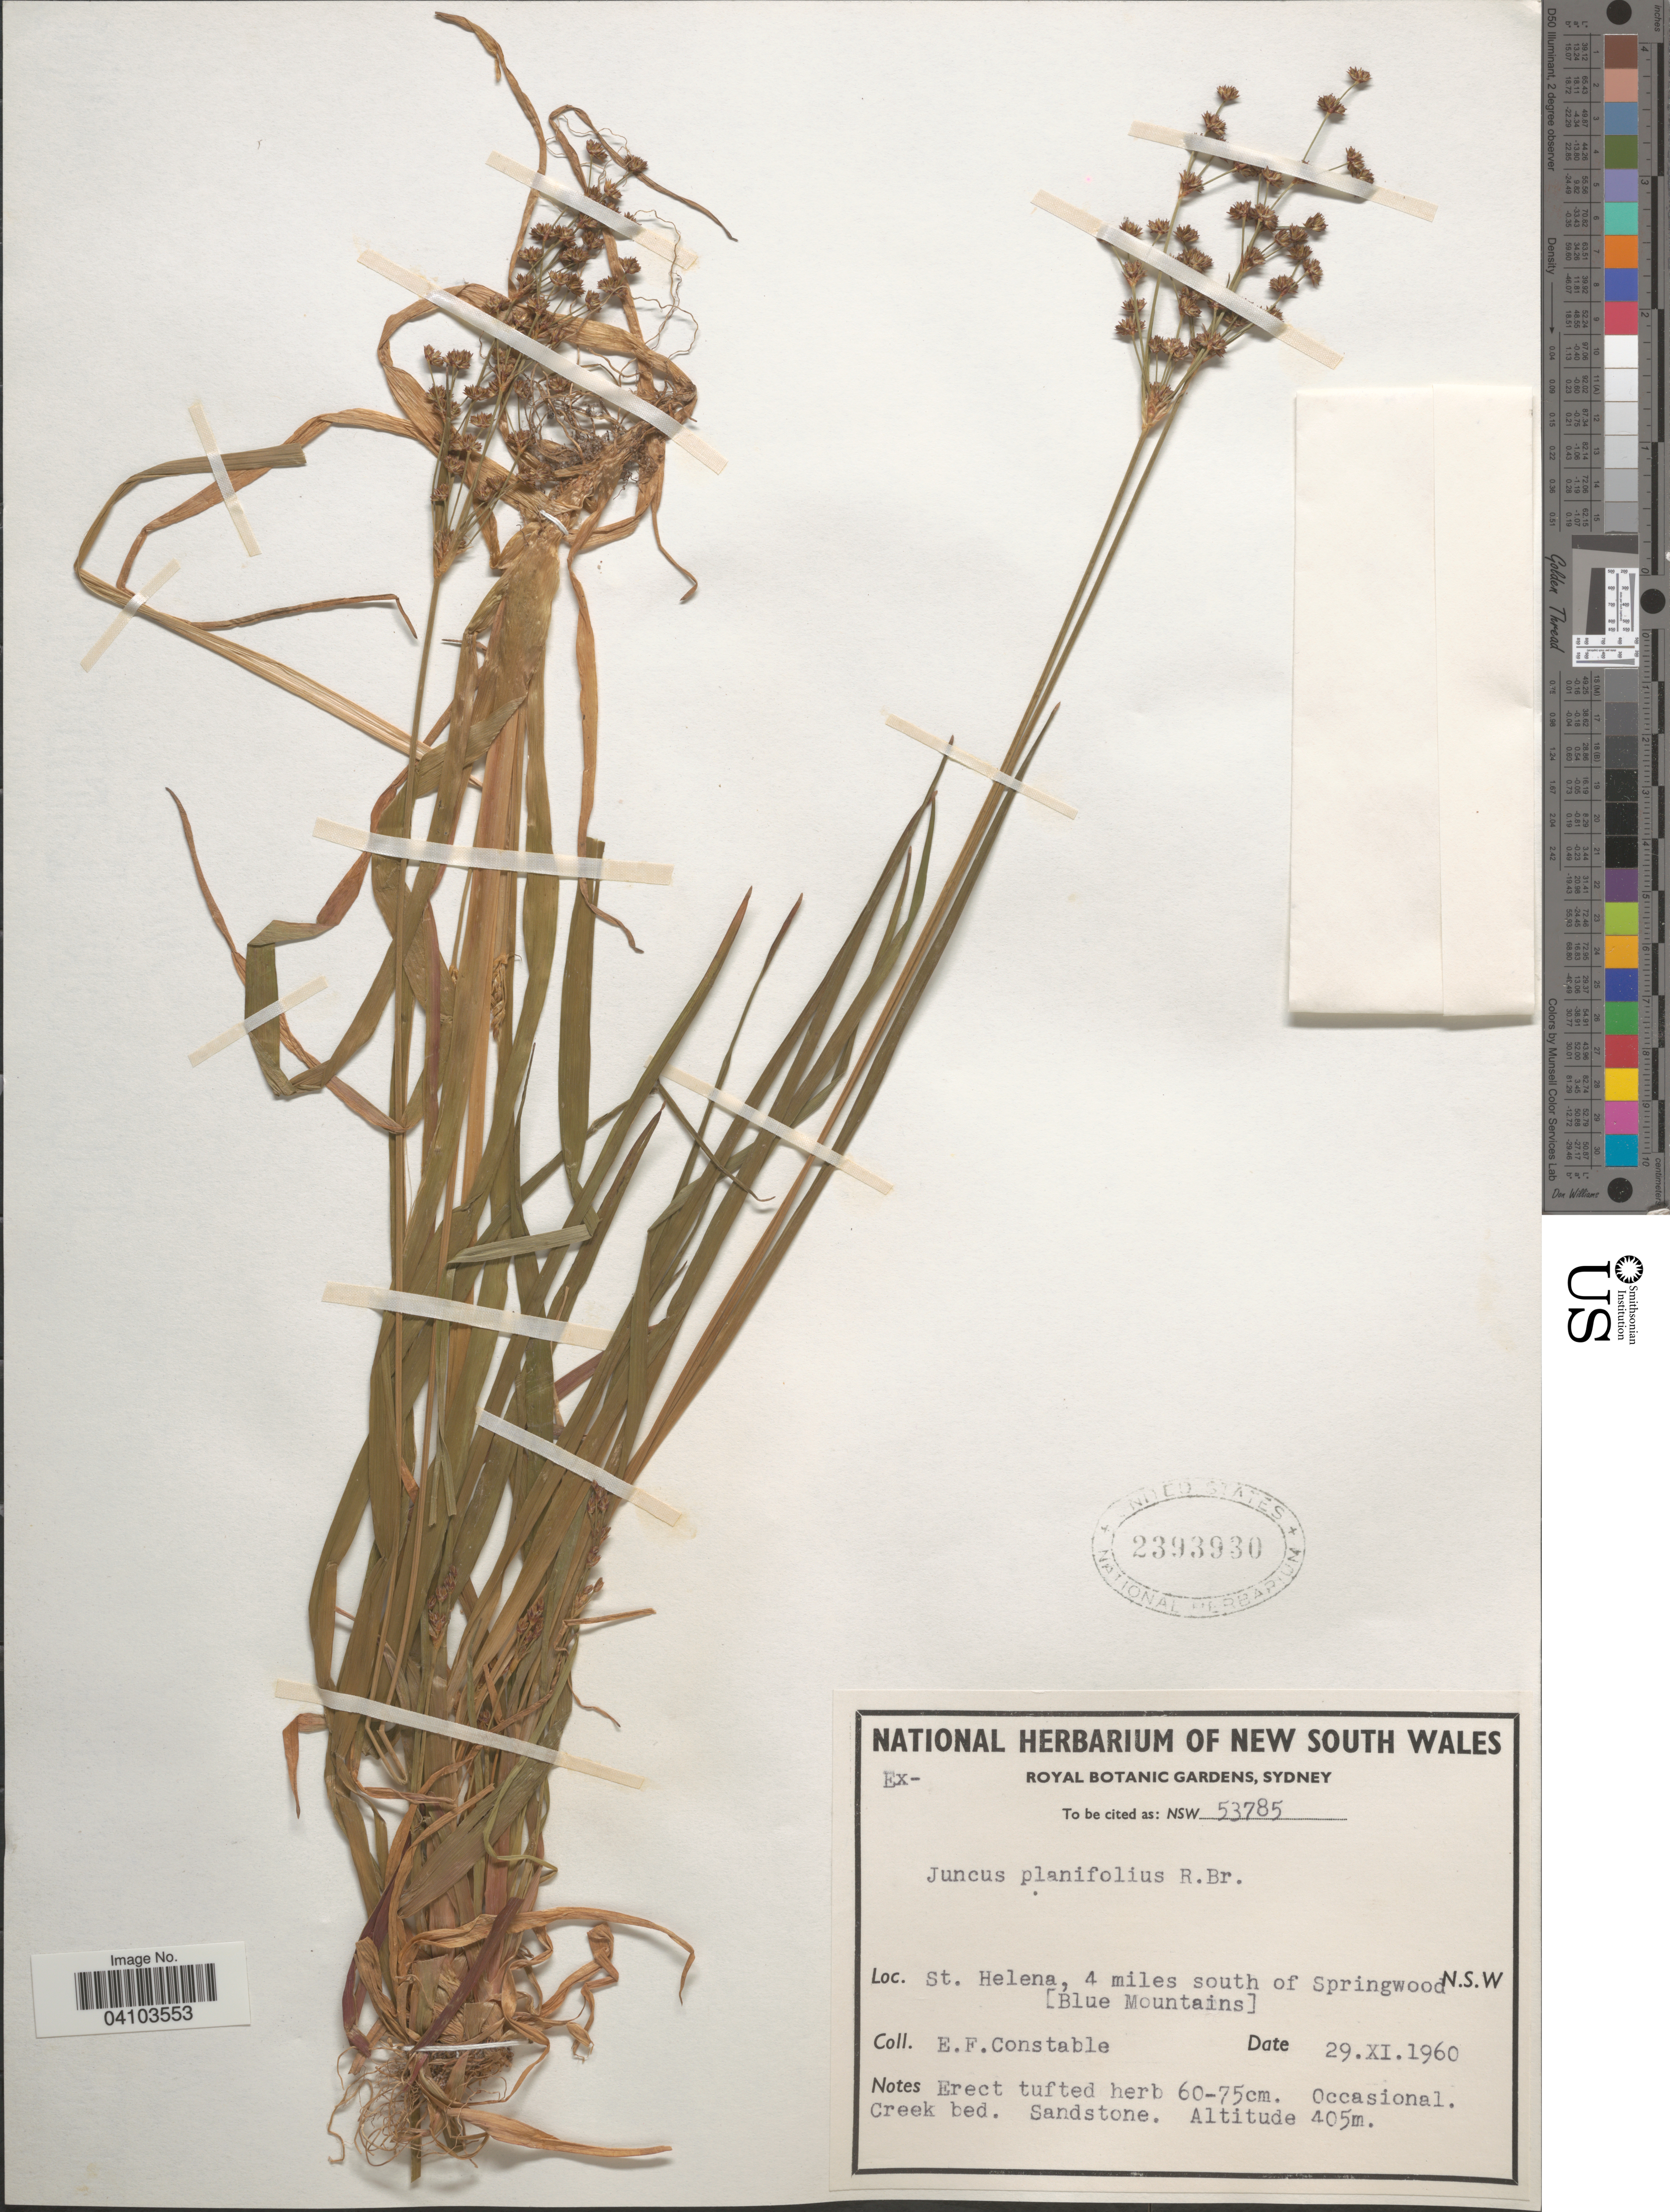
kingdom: Plantae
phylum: Tracheophyta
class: Liliopsida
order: Poales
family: Juncaceae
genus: Juncus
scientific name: Juncus planifolius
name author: R. Br.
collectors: E. F. Constable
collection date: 1960-11-29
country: Australia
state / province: New South Wales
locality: St. Helena, 4 miles south of Springwood [Blue Mountains].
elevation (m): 405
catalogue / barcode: US 2393930